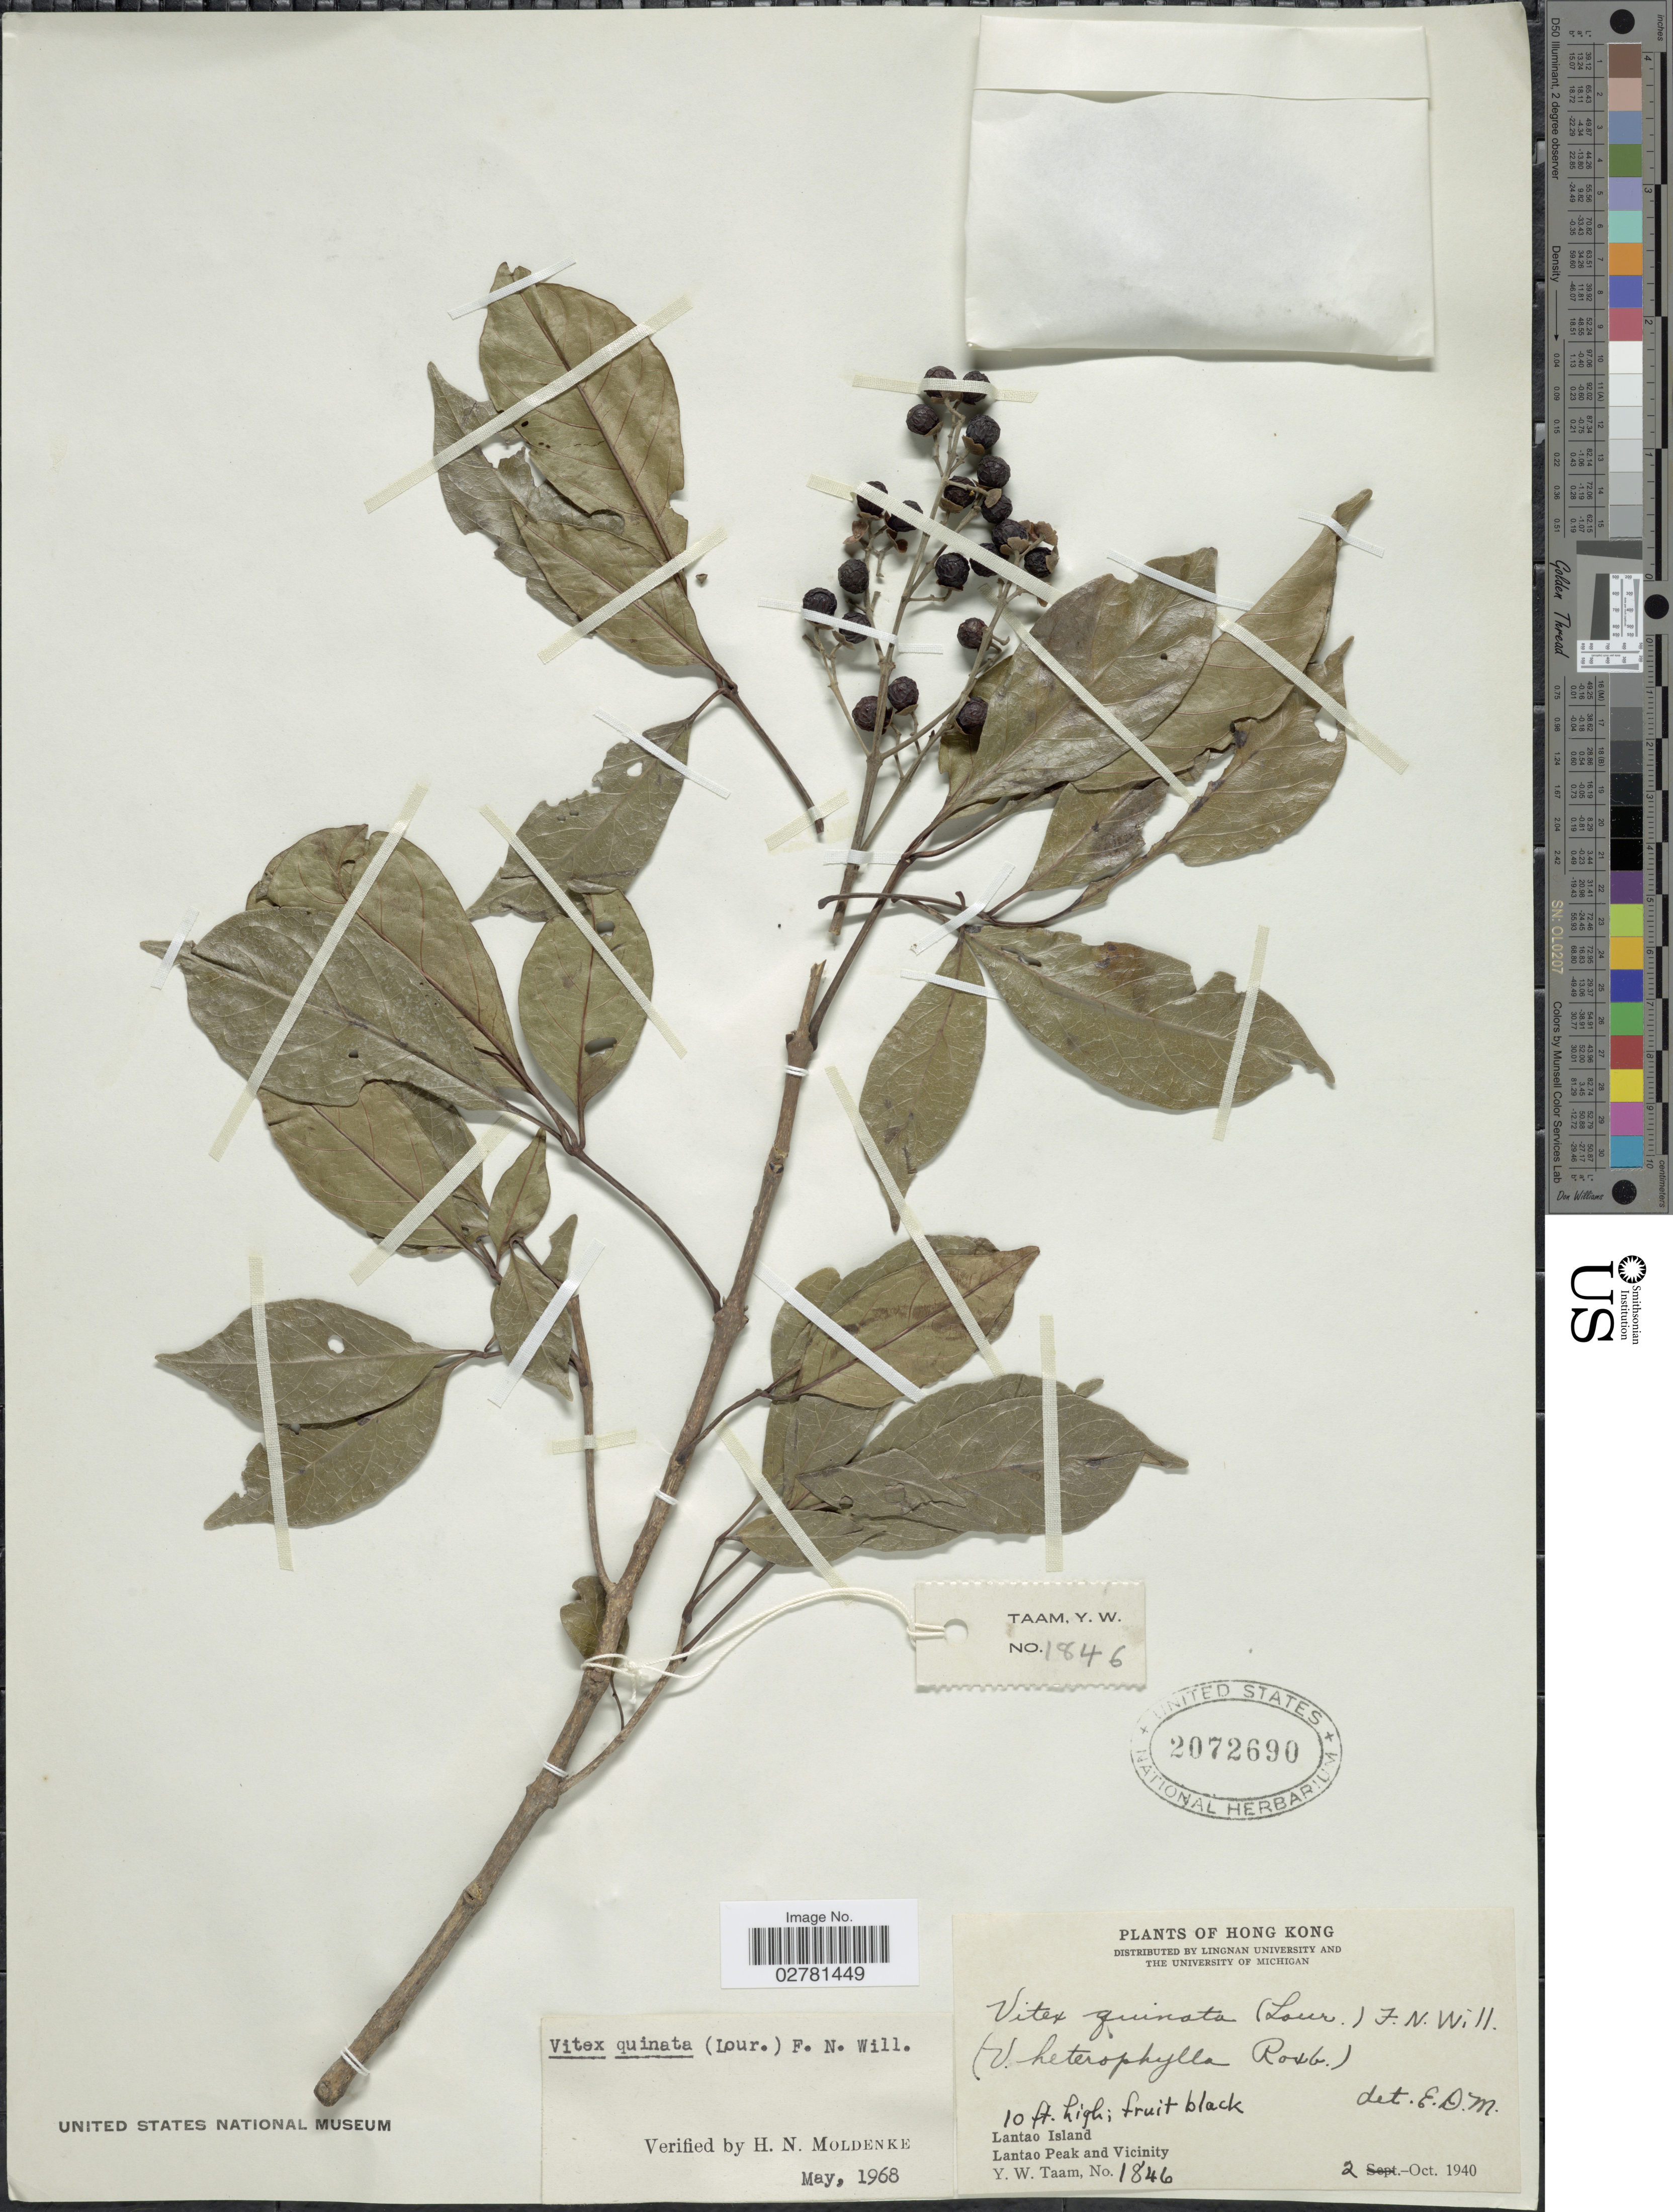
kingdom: Plantae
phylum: Tracheophyta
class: Magnoliopsida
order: Lamiales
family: Lamiaceae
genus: Vitex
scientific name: Vitex quinata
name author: (Lour.) F.N. Williams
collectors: Y. W. Taam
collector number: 1846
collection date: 1940-10-02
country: China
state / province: Hong Kong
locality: Lantao Island. Lantao Peak and Vicinity.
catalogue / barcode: US 2072690